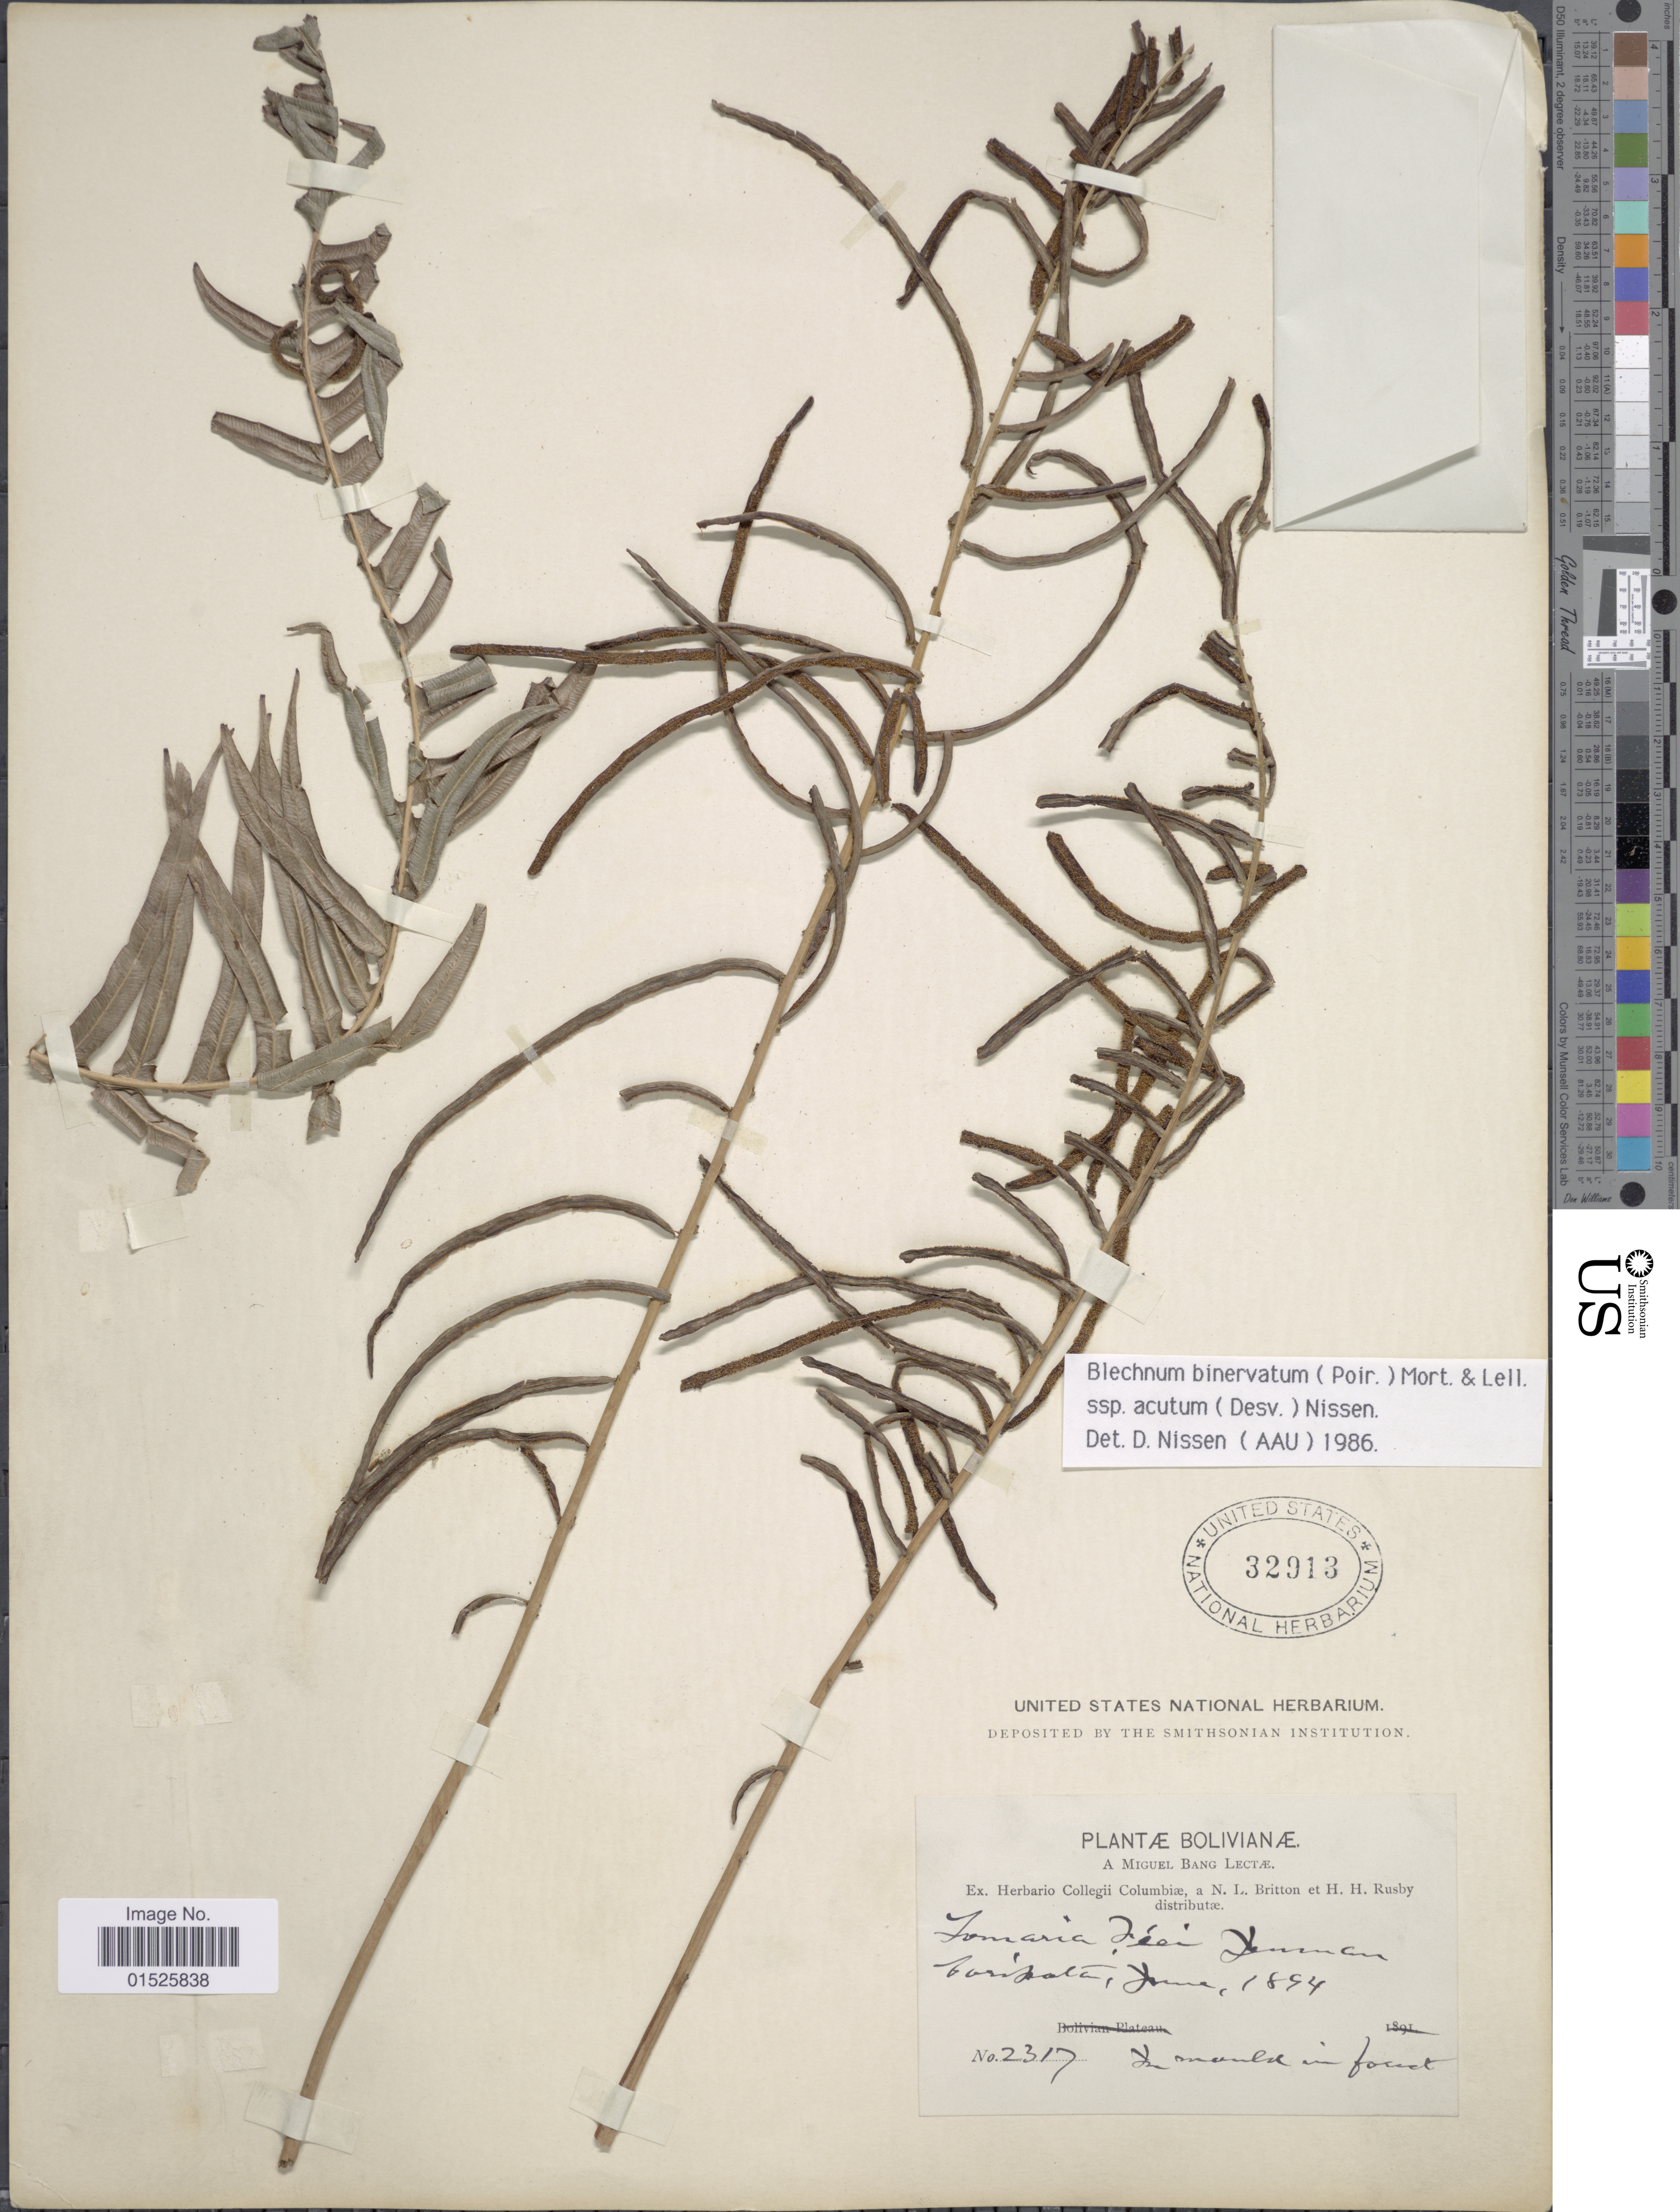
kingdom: Plantae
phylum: Tracheophyta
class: Polypodiopsida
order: Polypodiales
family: Blechnaceae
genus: Blechnum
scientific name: Blechnum ensiforme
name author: (Liebm.) C. Chr.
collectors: M. Bang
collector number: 2317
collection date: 1894-06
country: Bolivia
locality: Coripata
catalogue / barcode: US 32913